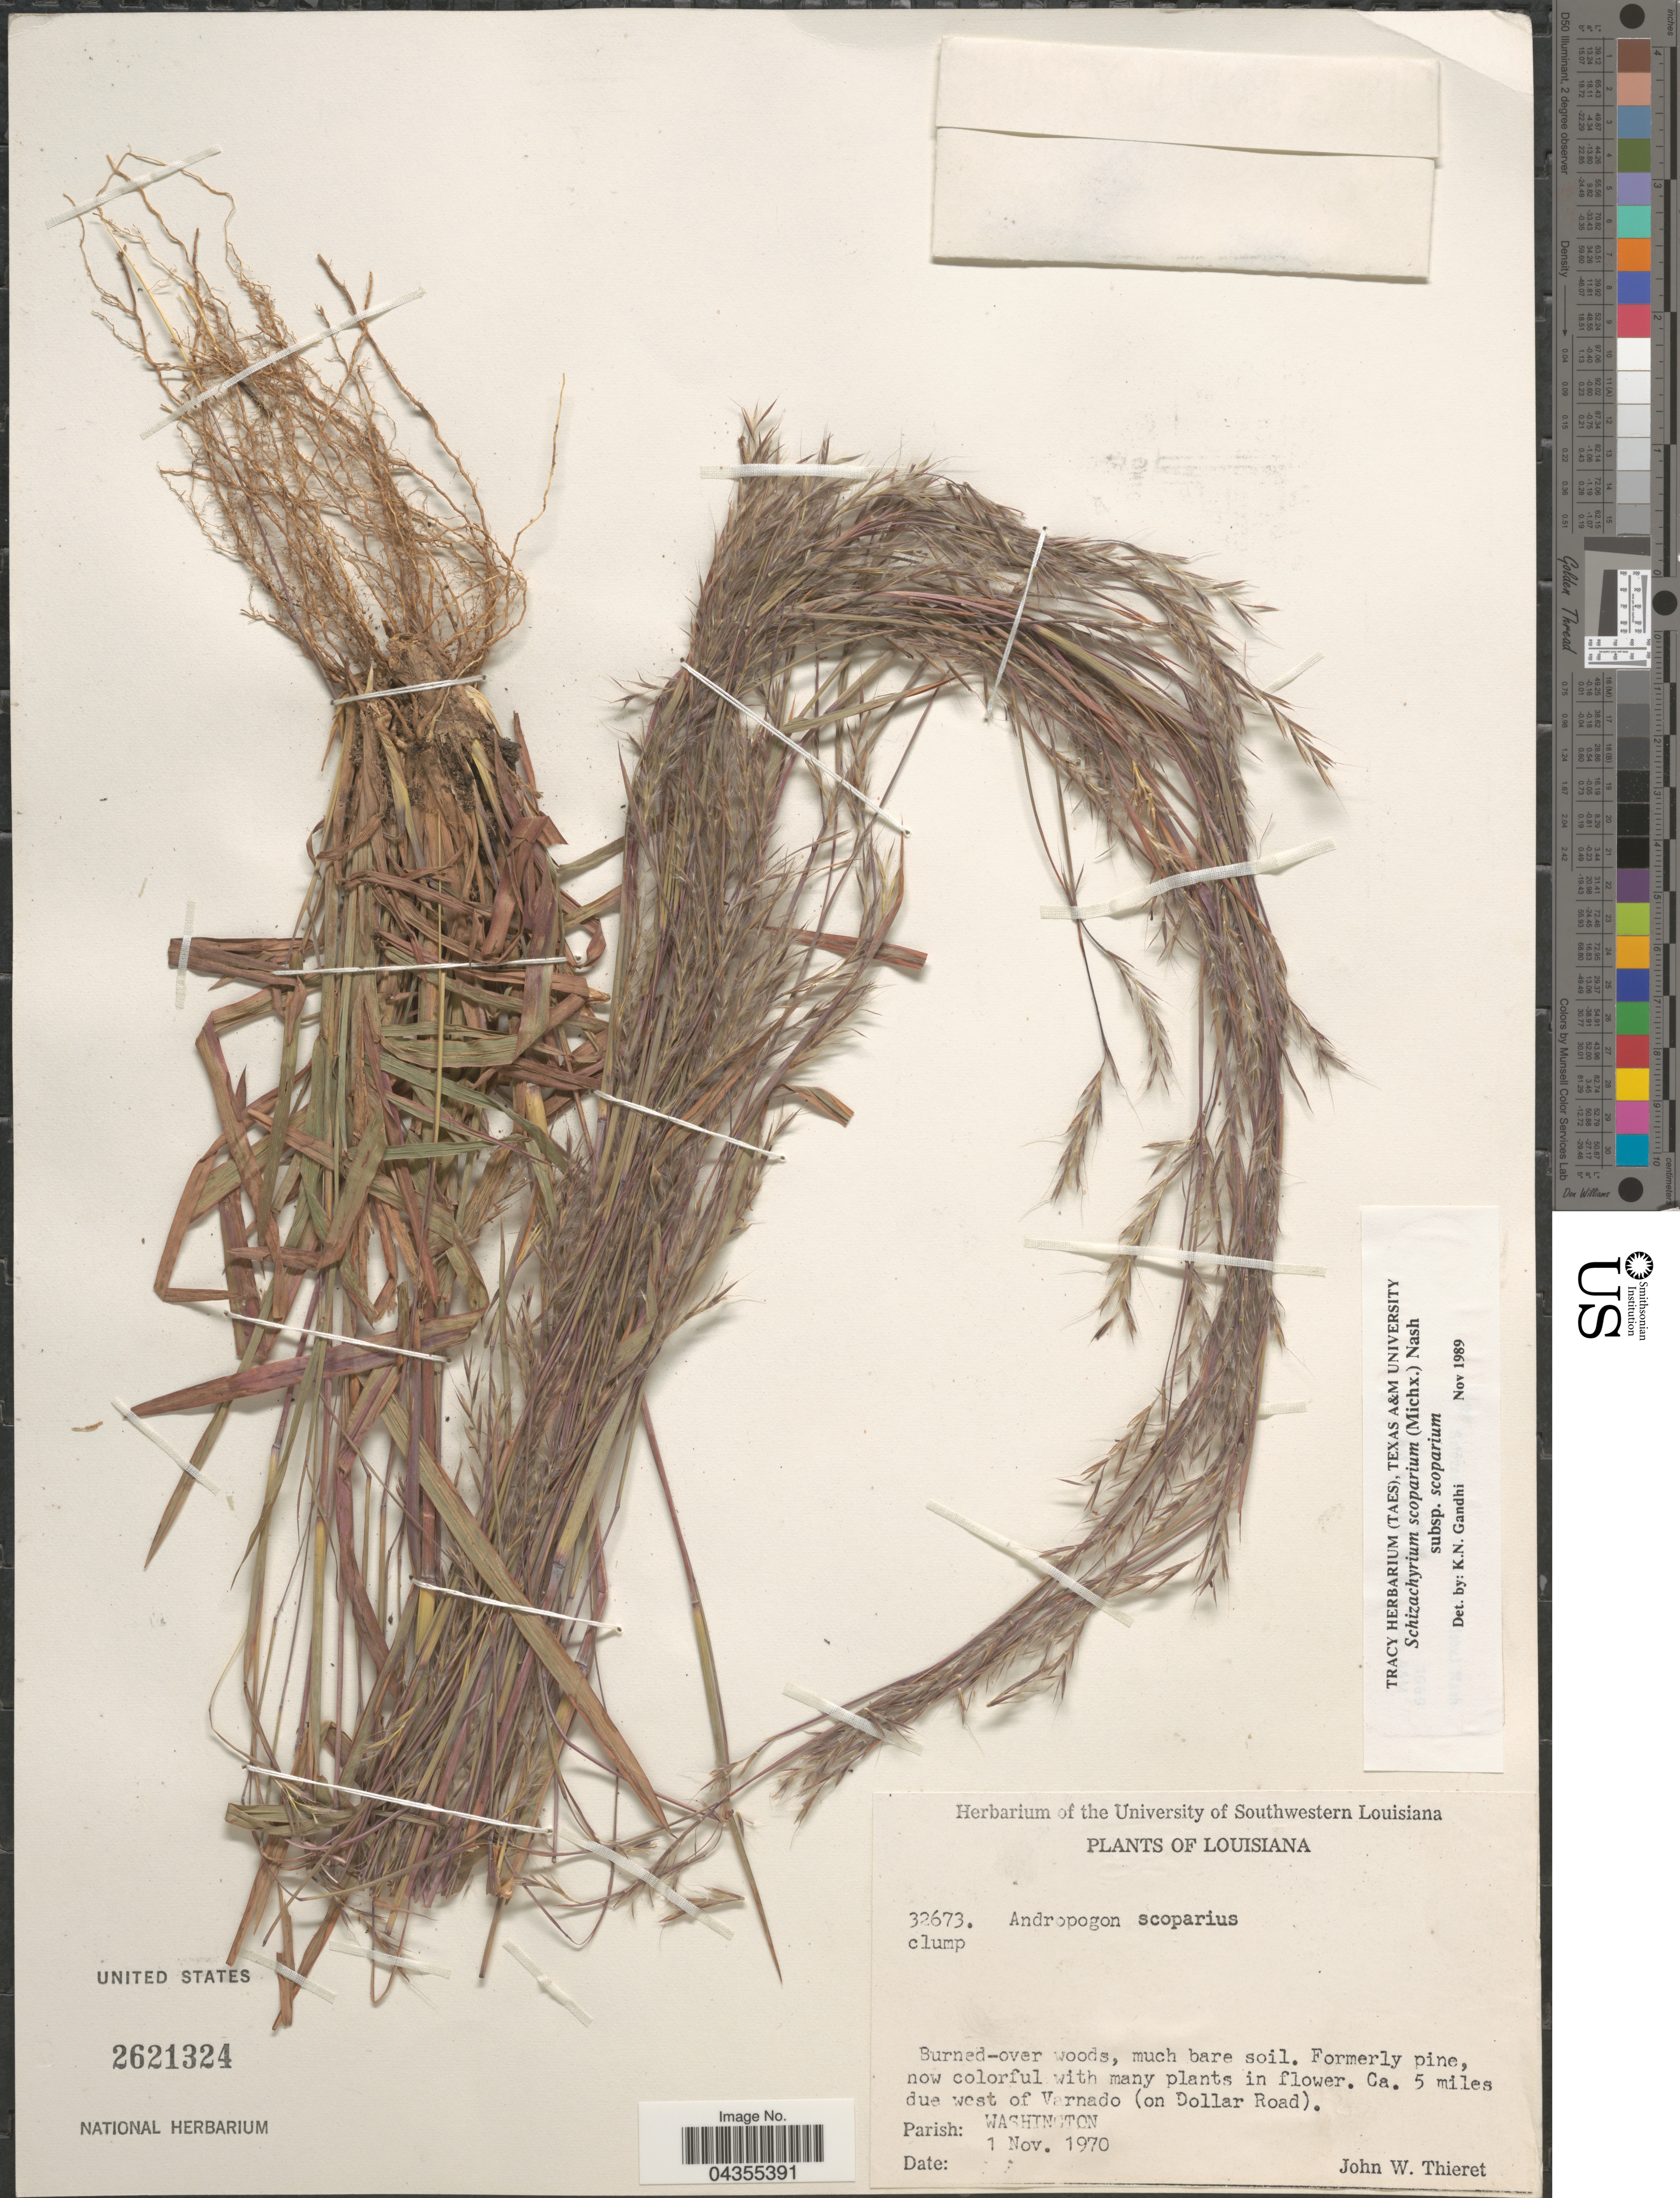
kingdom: Plantae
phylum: Tracheophyta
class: Liliopsida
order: Poales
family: Poaceae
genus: Schizachyrium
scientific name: Schizachyrium scoparium var. scoparium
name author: (Michx.) Nash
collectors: J. W. Thieret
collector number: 32673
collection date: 1970-11-01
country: United States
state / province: Louisiana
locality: Ca. 5 miles due west of Varnado (on Dollar Road). Parish: Washington.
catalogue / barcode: US 2621324